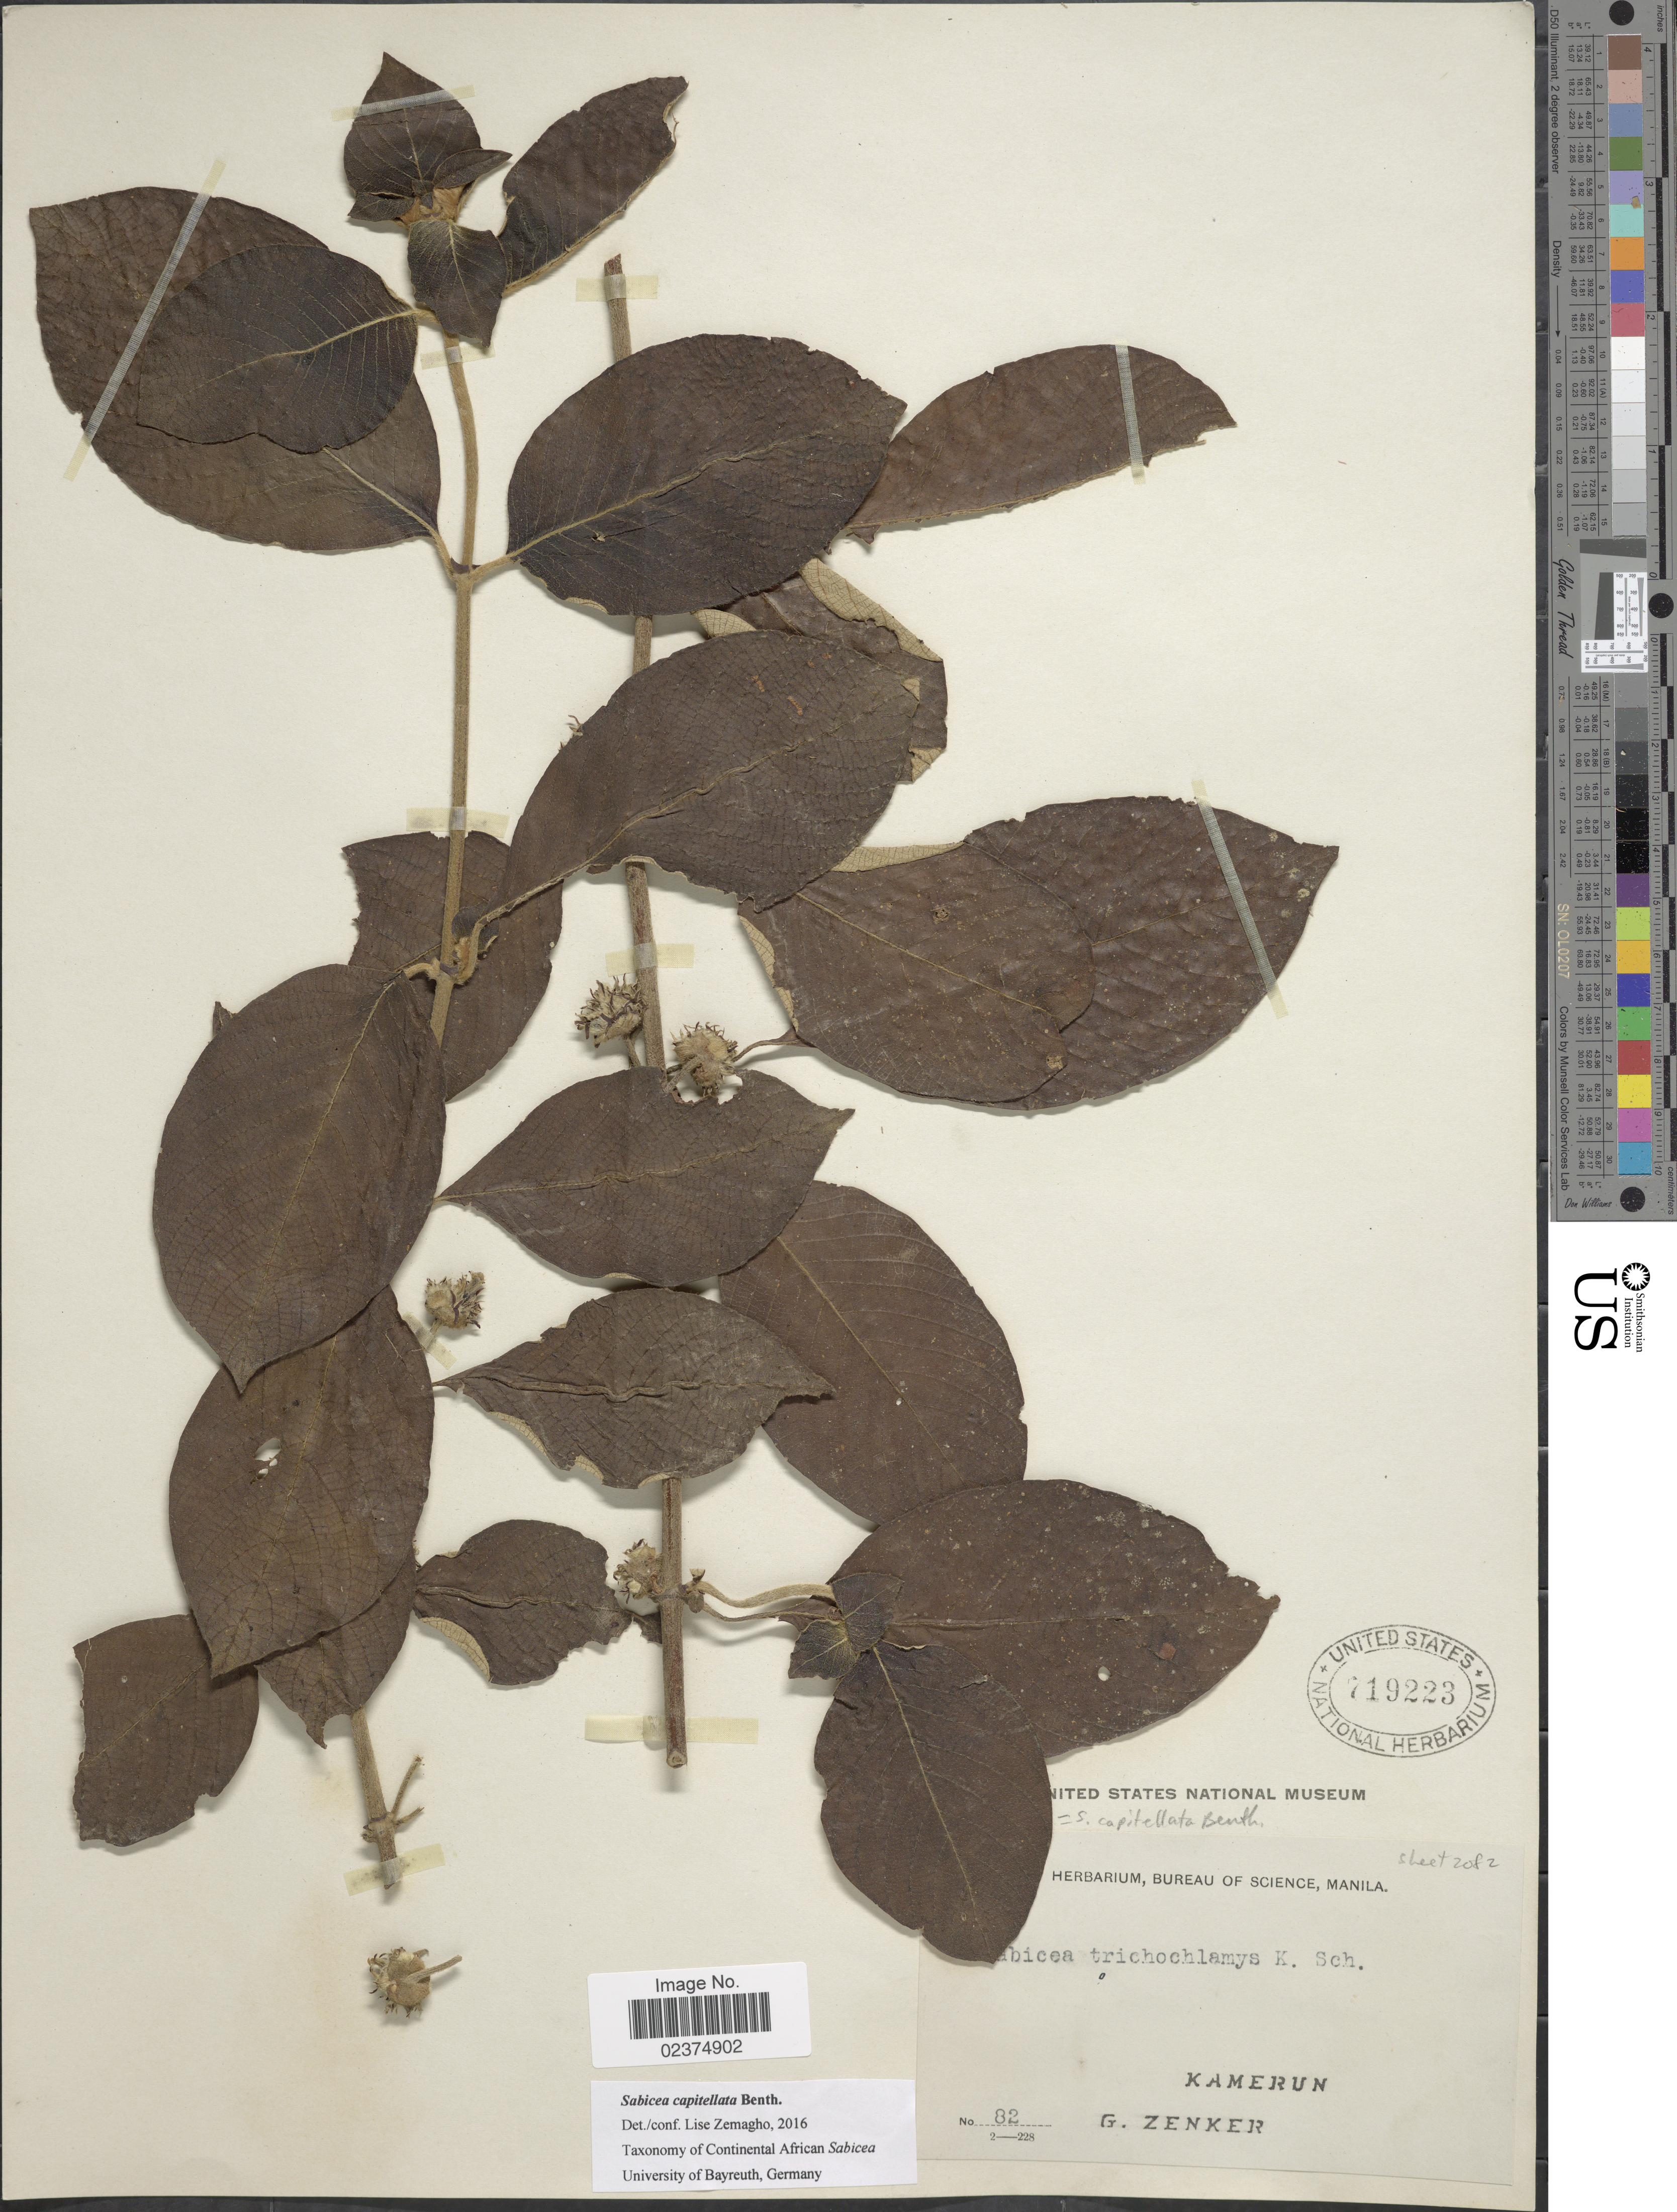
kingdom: Plantae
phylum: Tracheophyta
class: Magnoliopsida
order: Gentianales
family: Rubiaceae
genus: Sabicea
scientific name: Sabicea capitellata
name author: Benth.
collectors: G. A. Zenker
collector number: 82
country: Cameroon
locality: Kamerun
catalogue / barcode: US 719223